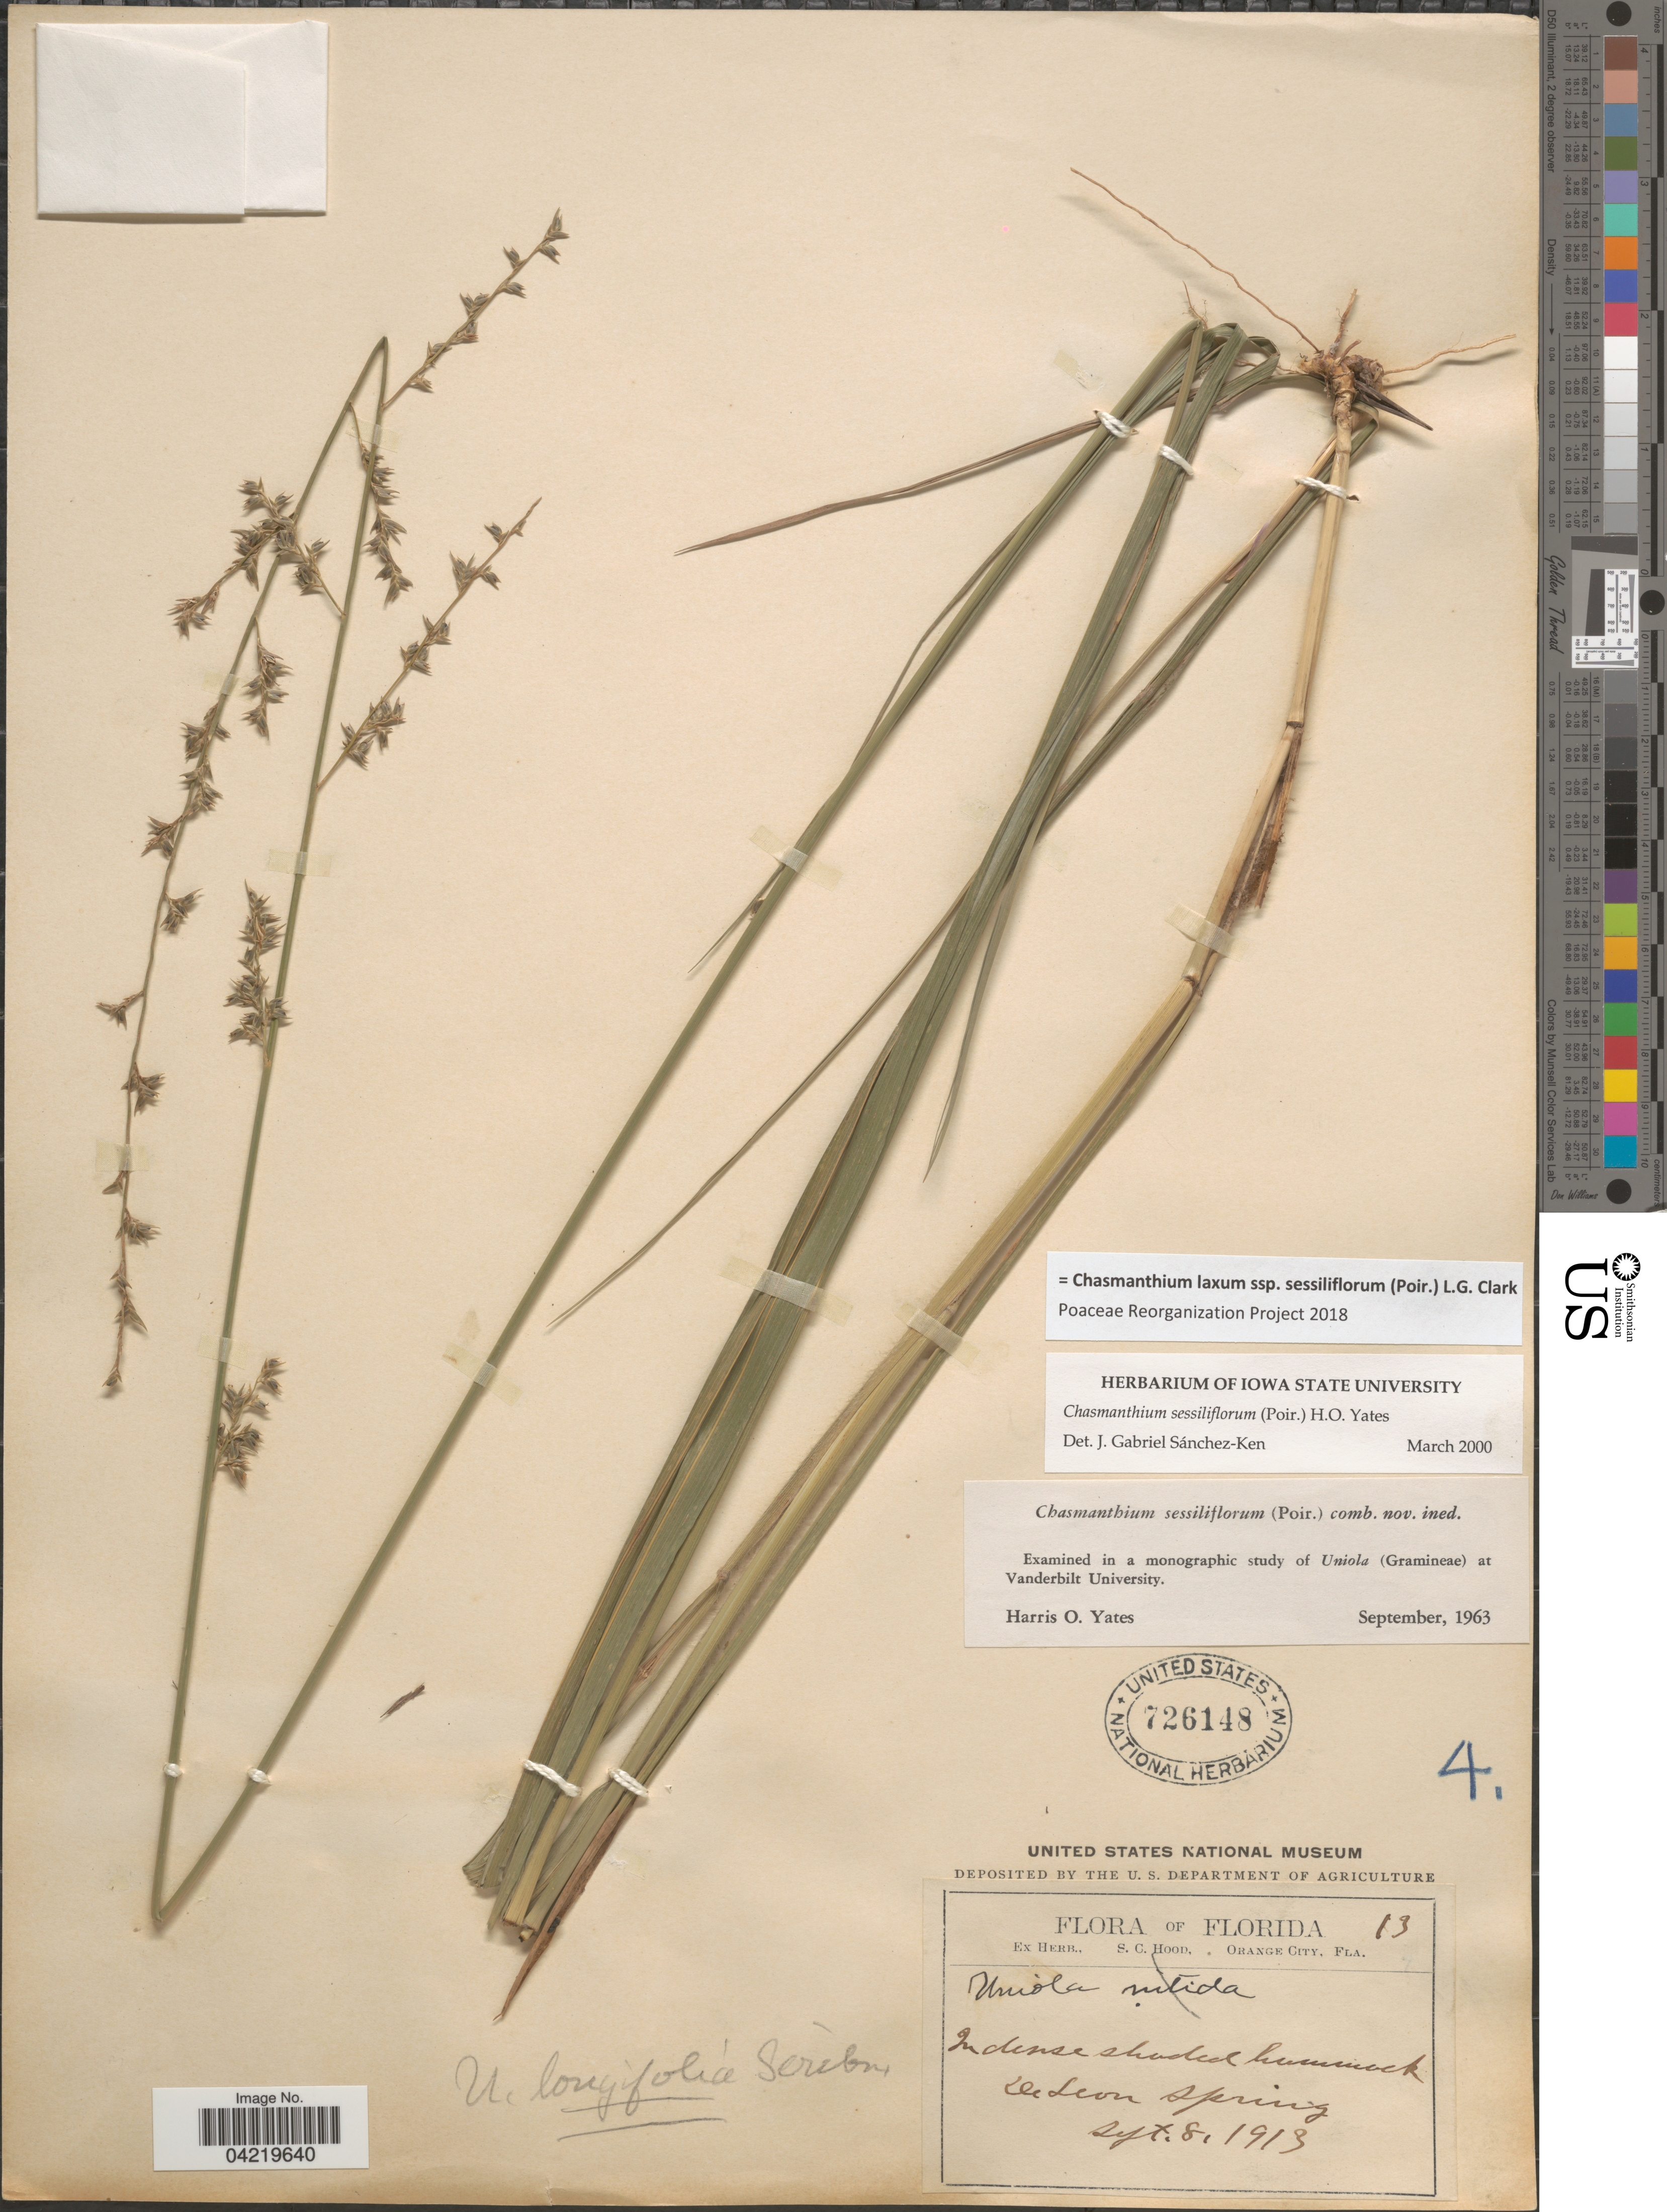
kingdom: Plantae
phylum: Tracheophyta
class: Liliopsida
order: Poales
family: Poaceae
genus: Chasmanthium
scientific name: Chasmanthium laxum subsp. sessiliflorum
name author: (L.) H.O. Yates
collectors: Ex herb. S. C. Hood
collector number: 13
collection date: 1913-09-08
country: United States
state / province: Florida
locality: In dense shaded hummock. De Leon Spring.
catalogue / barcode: US 726148